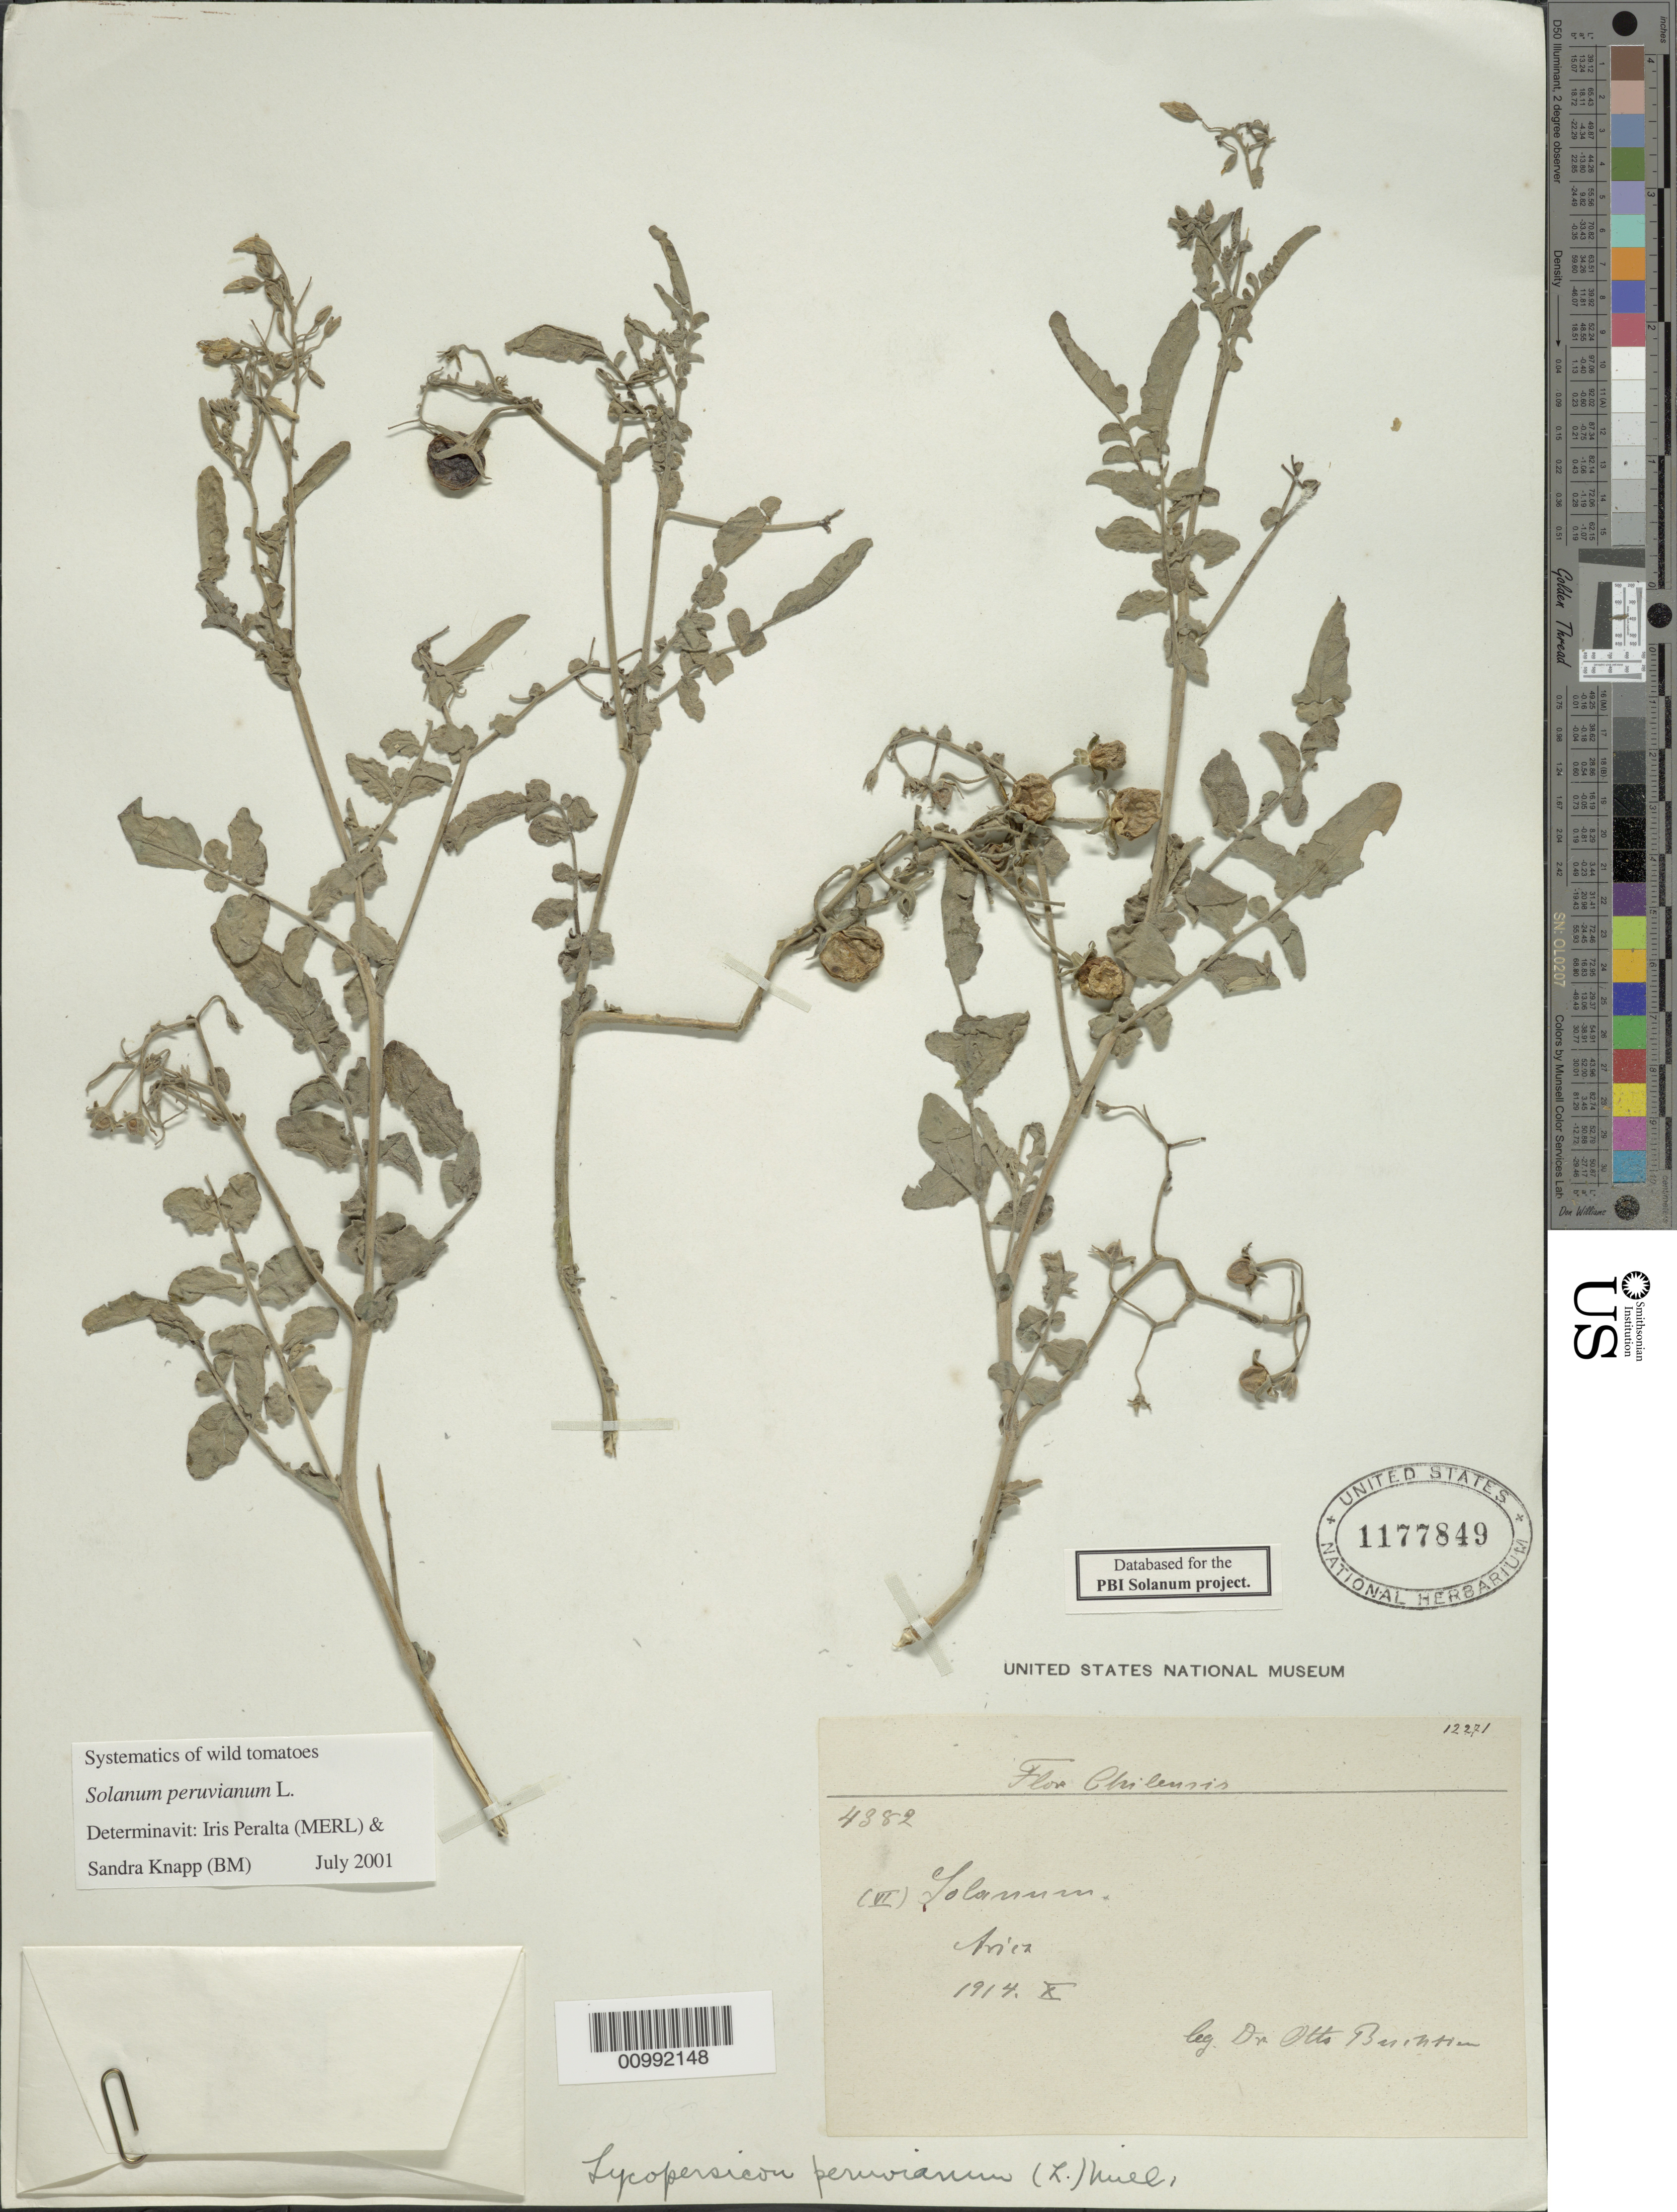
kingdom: Plantae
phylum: Tracheophyta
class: Magnoliopsida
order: Solanales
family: Solanaceae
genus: Solanum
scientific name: Solanum peruvianum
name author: L.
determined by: Peralta, Iris E.; Knapp, S. D.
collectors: O. Buchtien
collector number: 4382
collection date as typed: Oct 1914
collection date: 1914-10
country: Chile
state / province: Tarapacá (I)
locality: Arica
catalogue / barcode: US 1177849